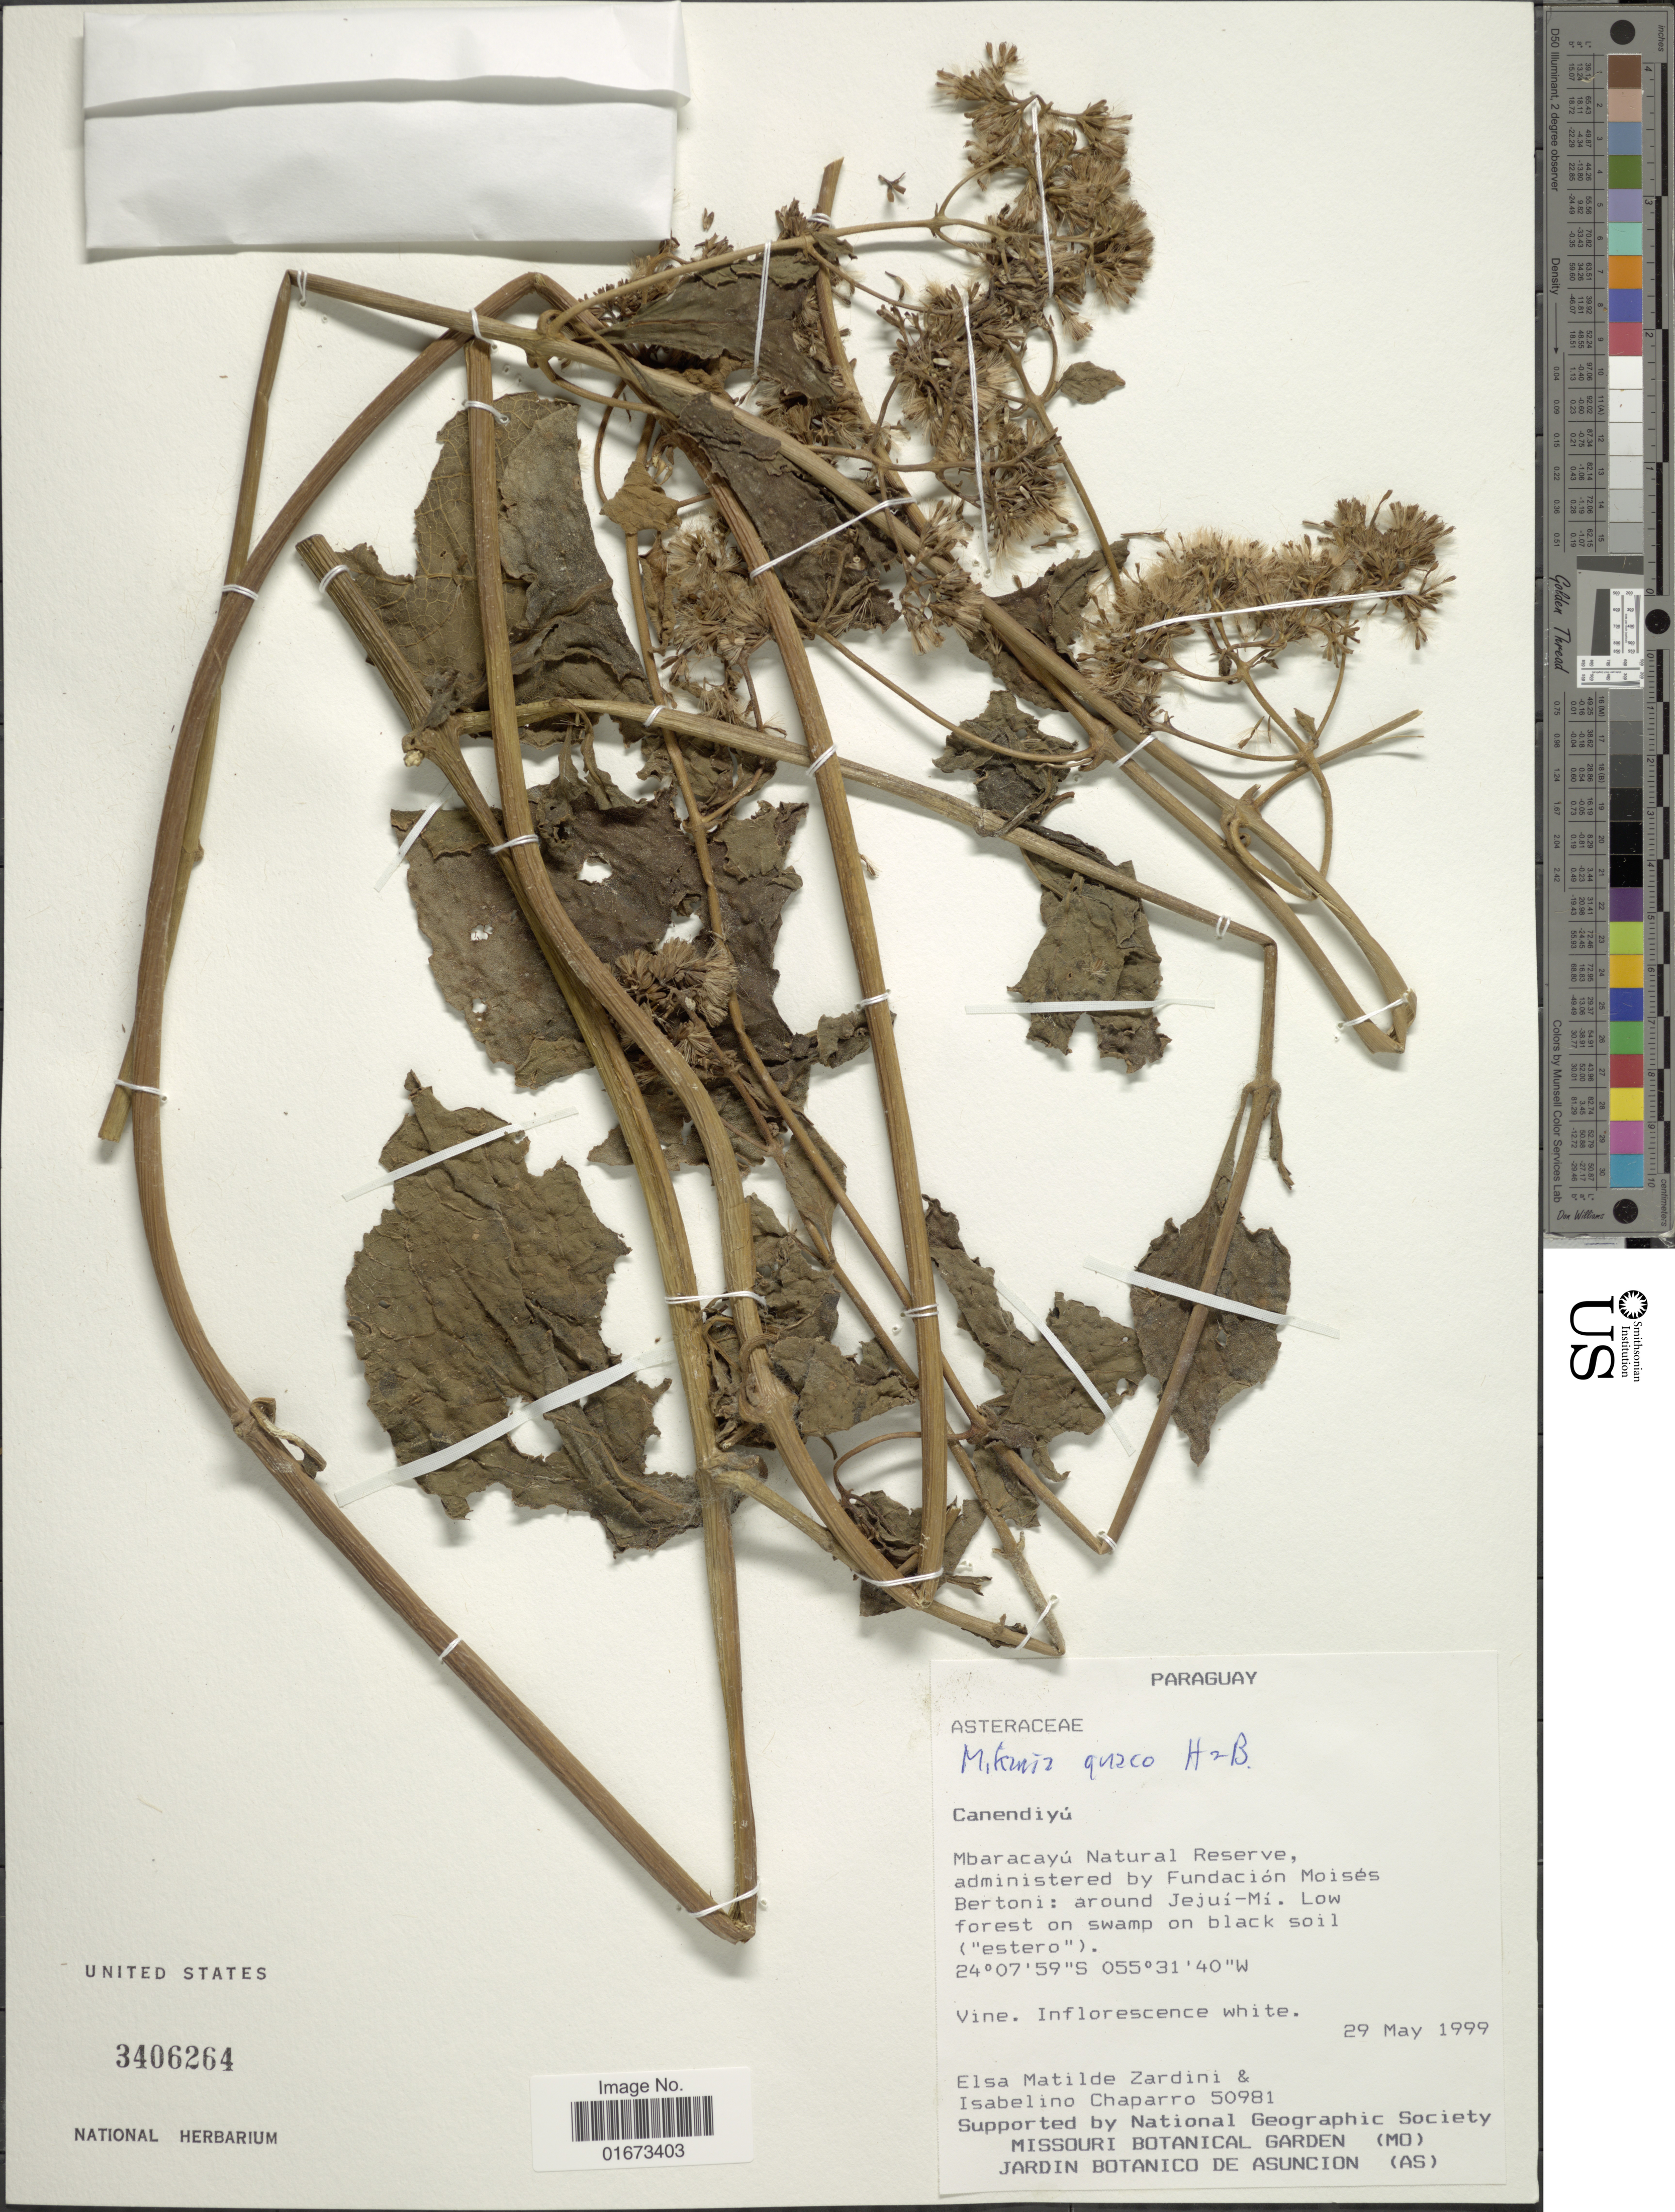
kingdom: Plantae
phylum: Tracheophyta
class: Magnoliopsida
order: Asterales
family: Asteraceae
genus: Mikania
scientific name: Mikania guaco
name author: Humb. & Bonpl.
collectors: E. M. Zardini & I. Chaparro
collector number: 50981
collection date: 1999-05-29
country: Paraguay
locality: Canendiyú, Mbaracayú Natural Reserve, administered by Fundación Moisés Bertoni: around Jejuí-Mí. Low forest on swamp on black soil ('estero')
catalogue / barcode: US 3406264